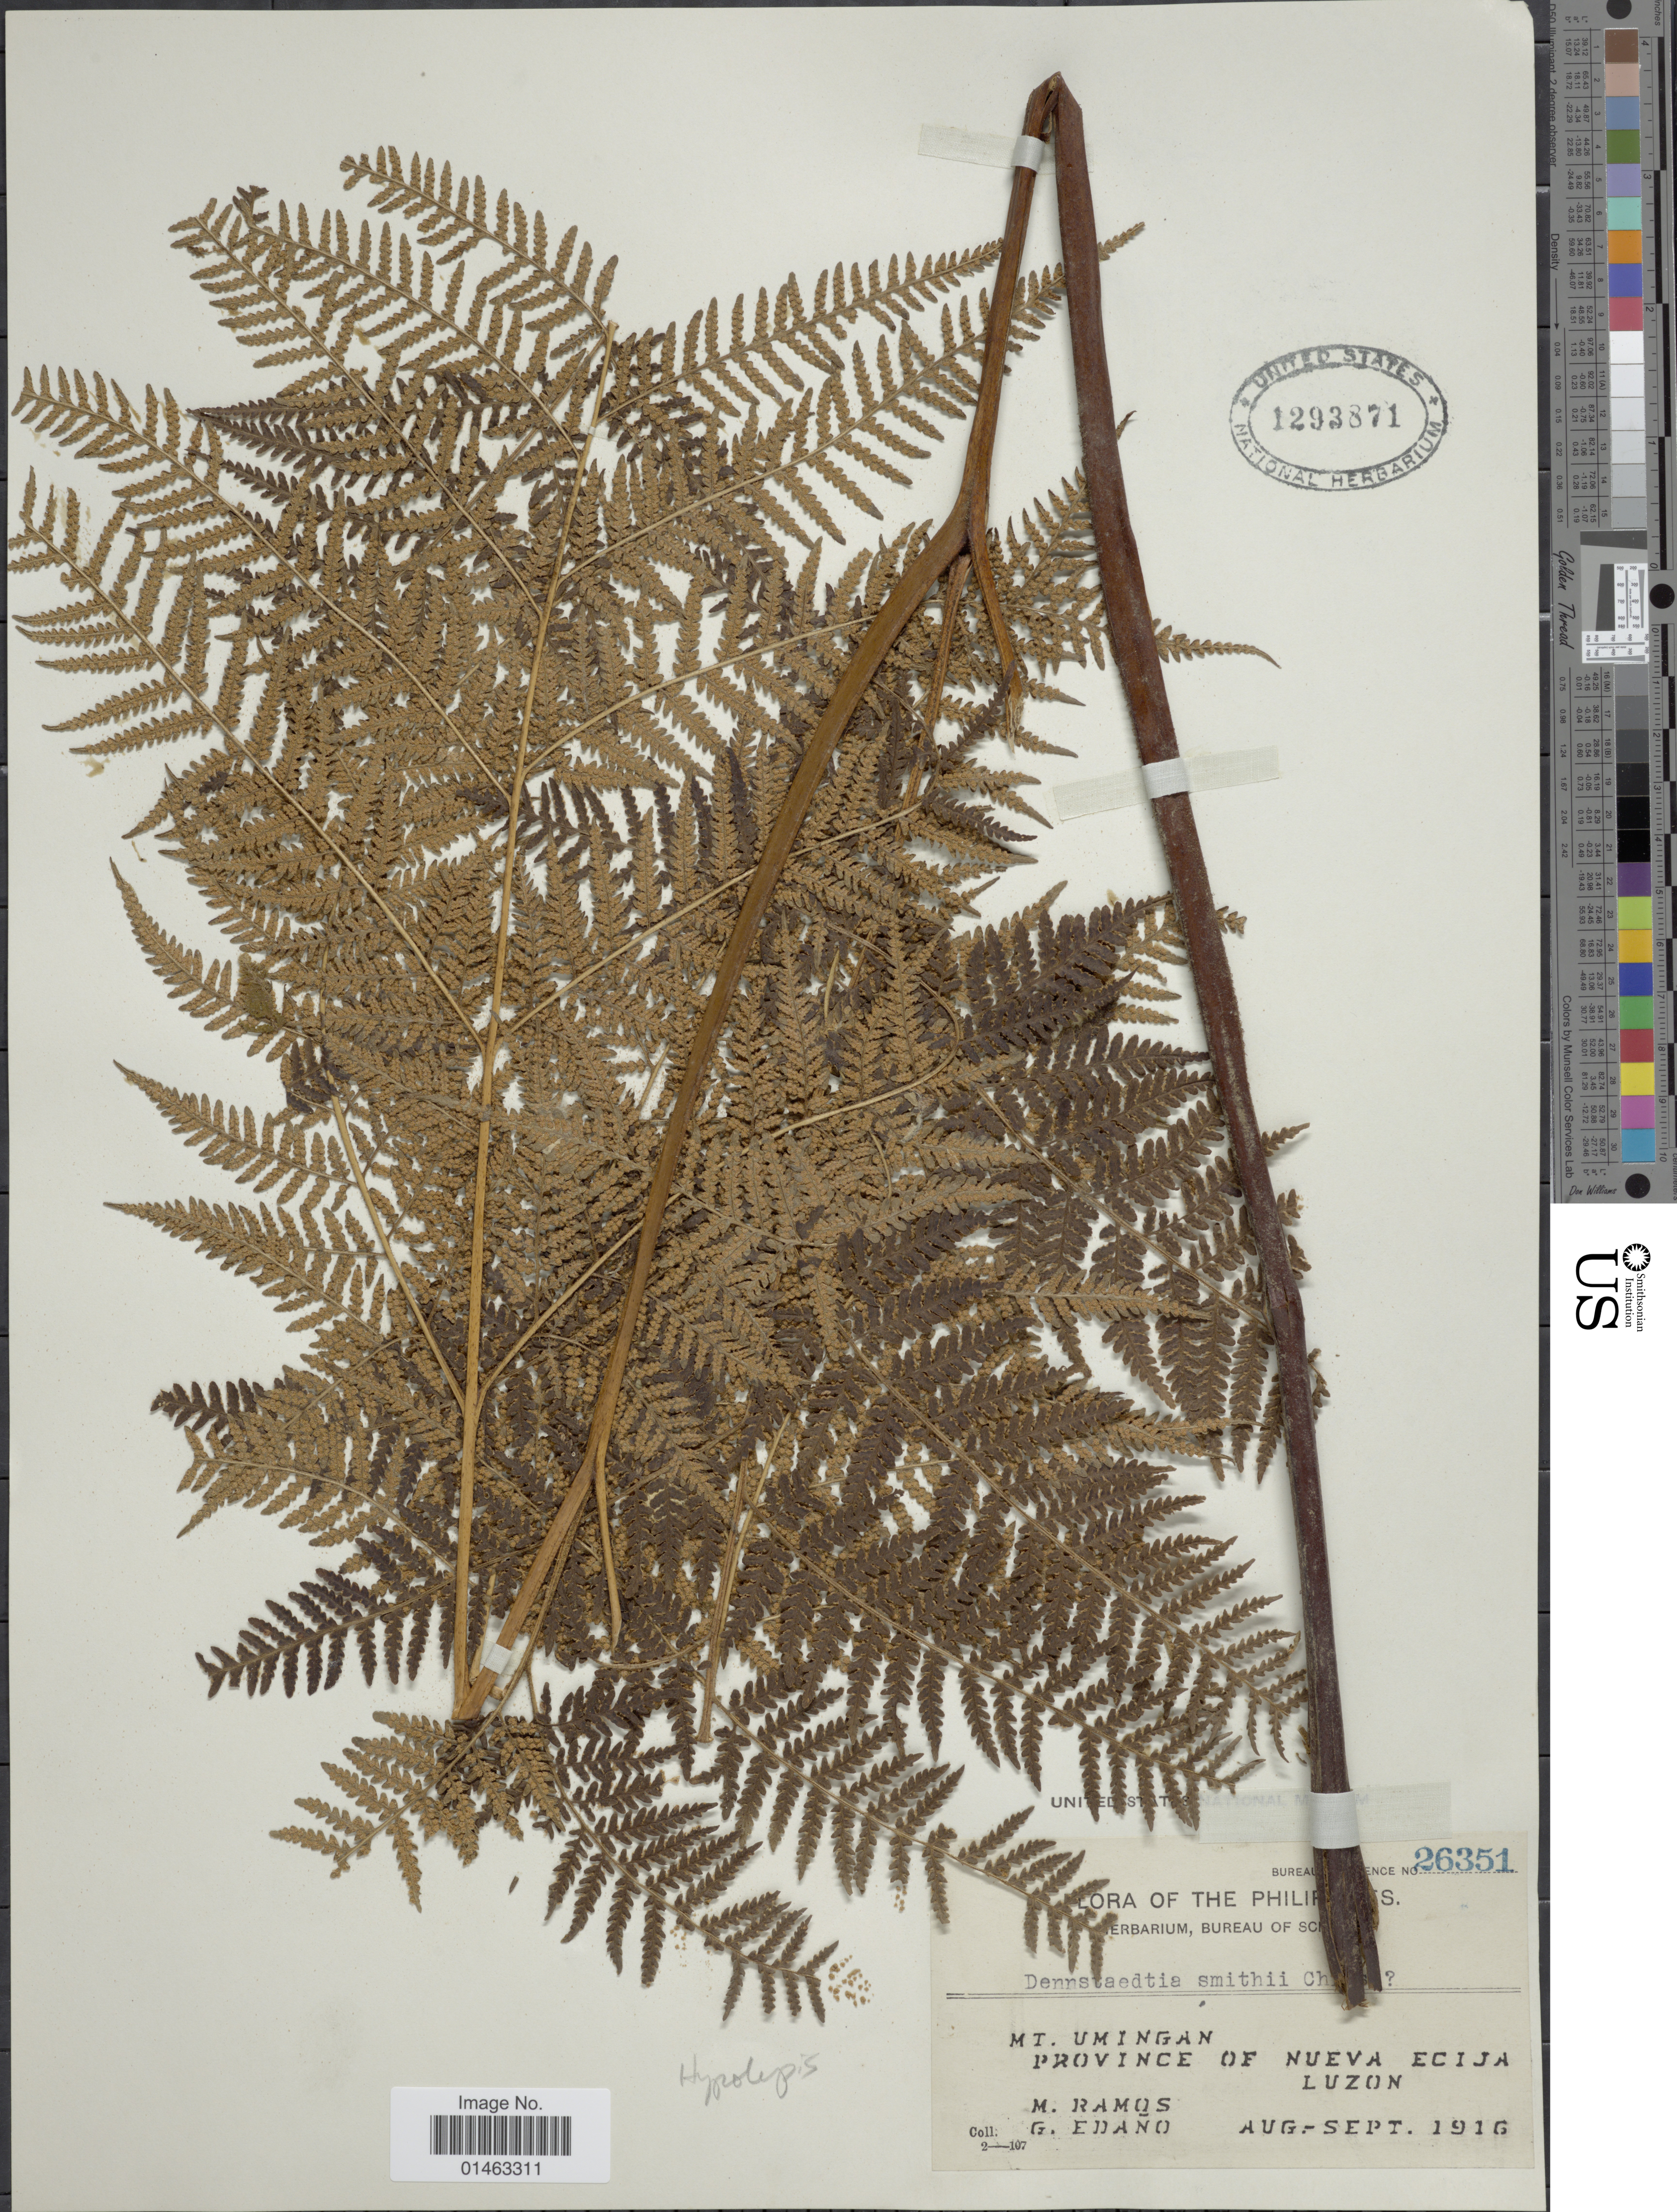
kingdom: Plantae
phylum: Tracheophyta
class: Polypodiopsida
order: Polypodiales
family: Dennstaedtiaceae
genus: Hypolepis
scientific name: Hypolepis tenuifolia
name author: (G. Forst.) Bernh.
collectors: M. Ramos & G. Edaño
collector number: Burea!ence 26351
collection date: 1916-08/1916-09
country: Philippines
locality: Mt, Umingan. Province of Nueva Ecija, Luzon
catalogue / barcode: US 1293871